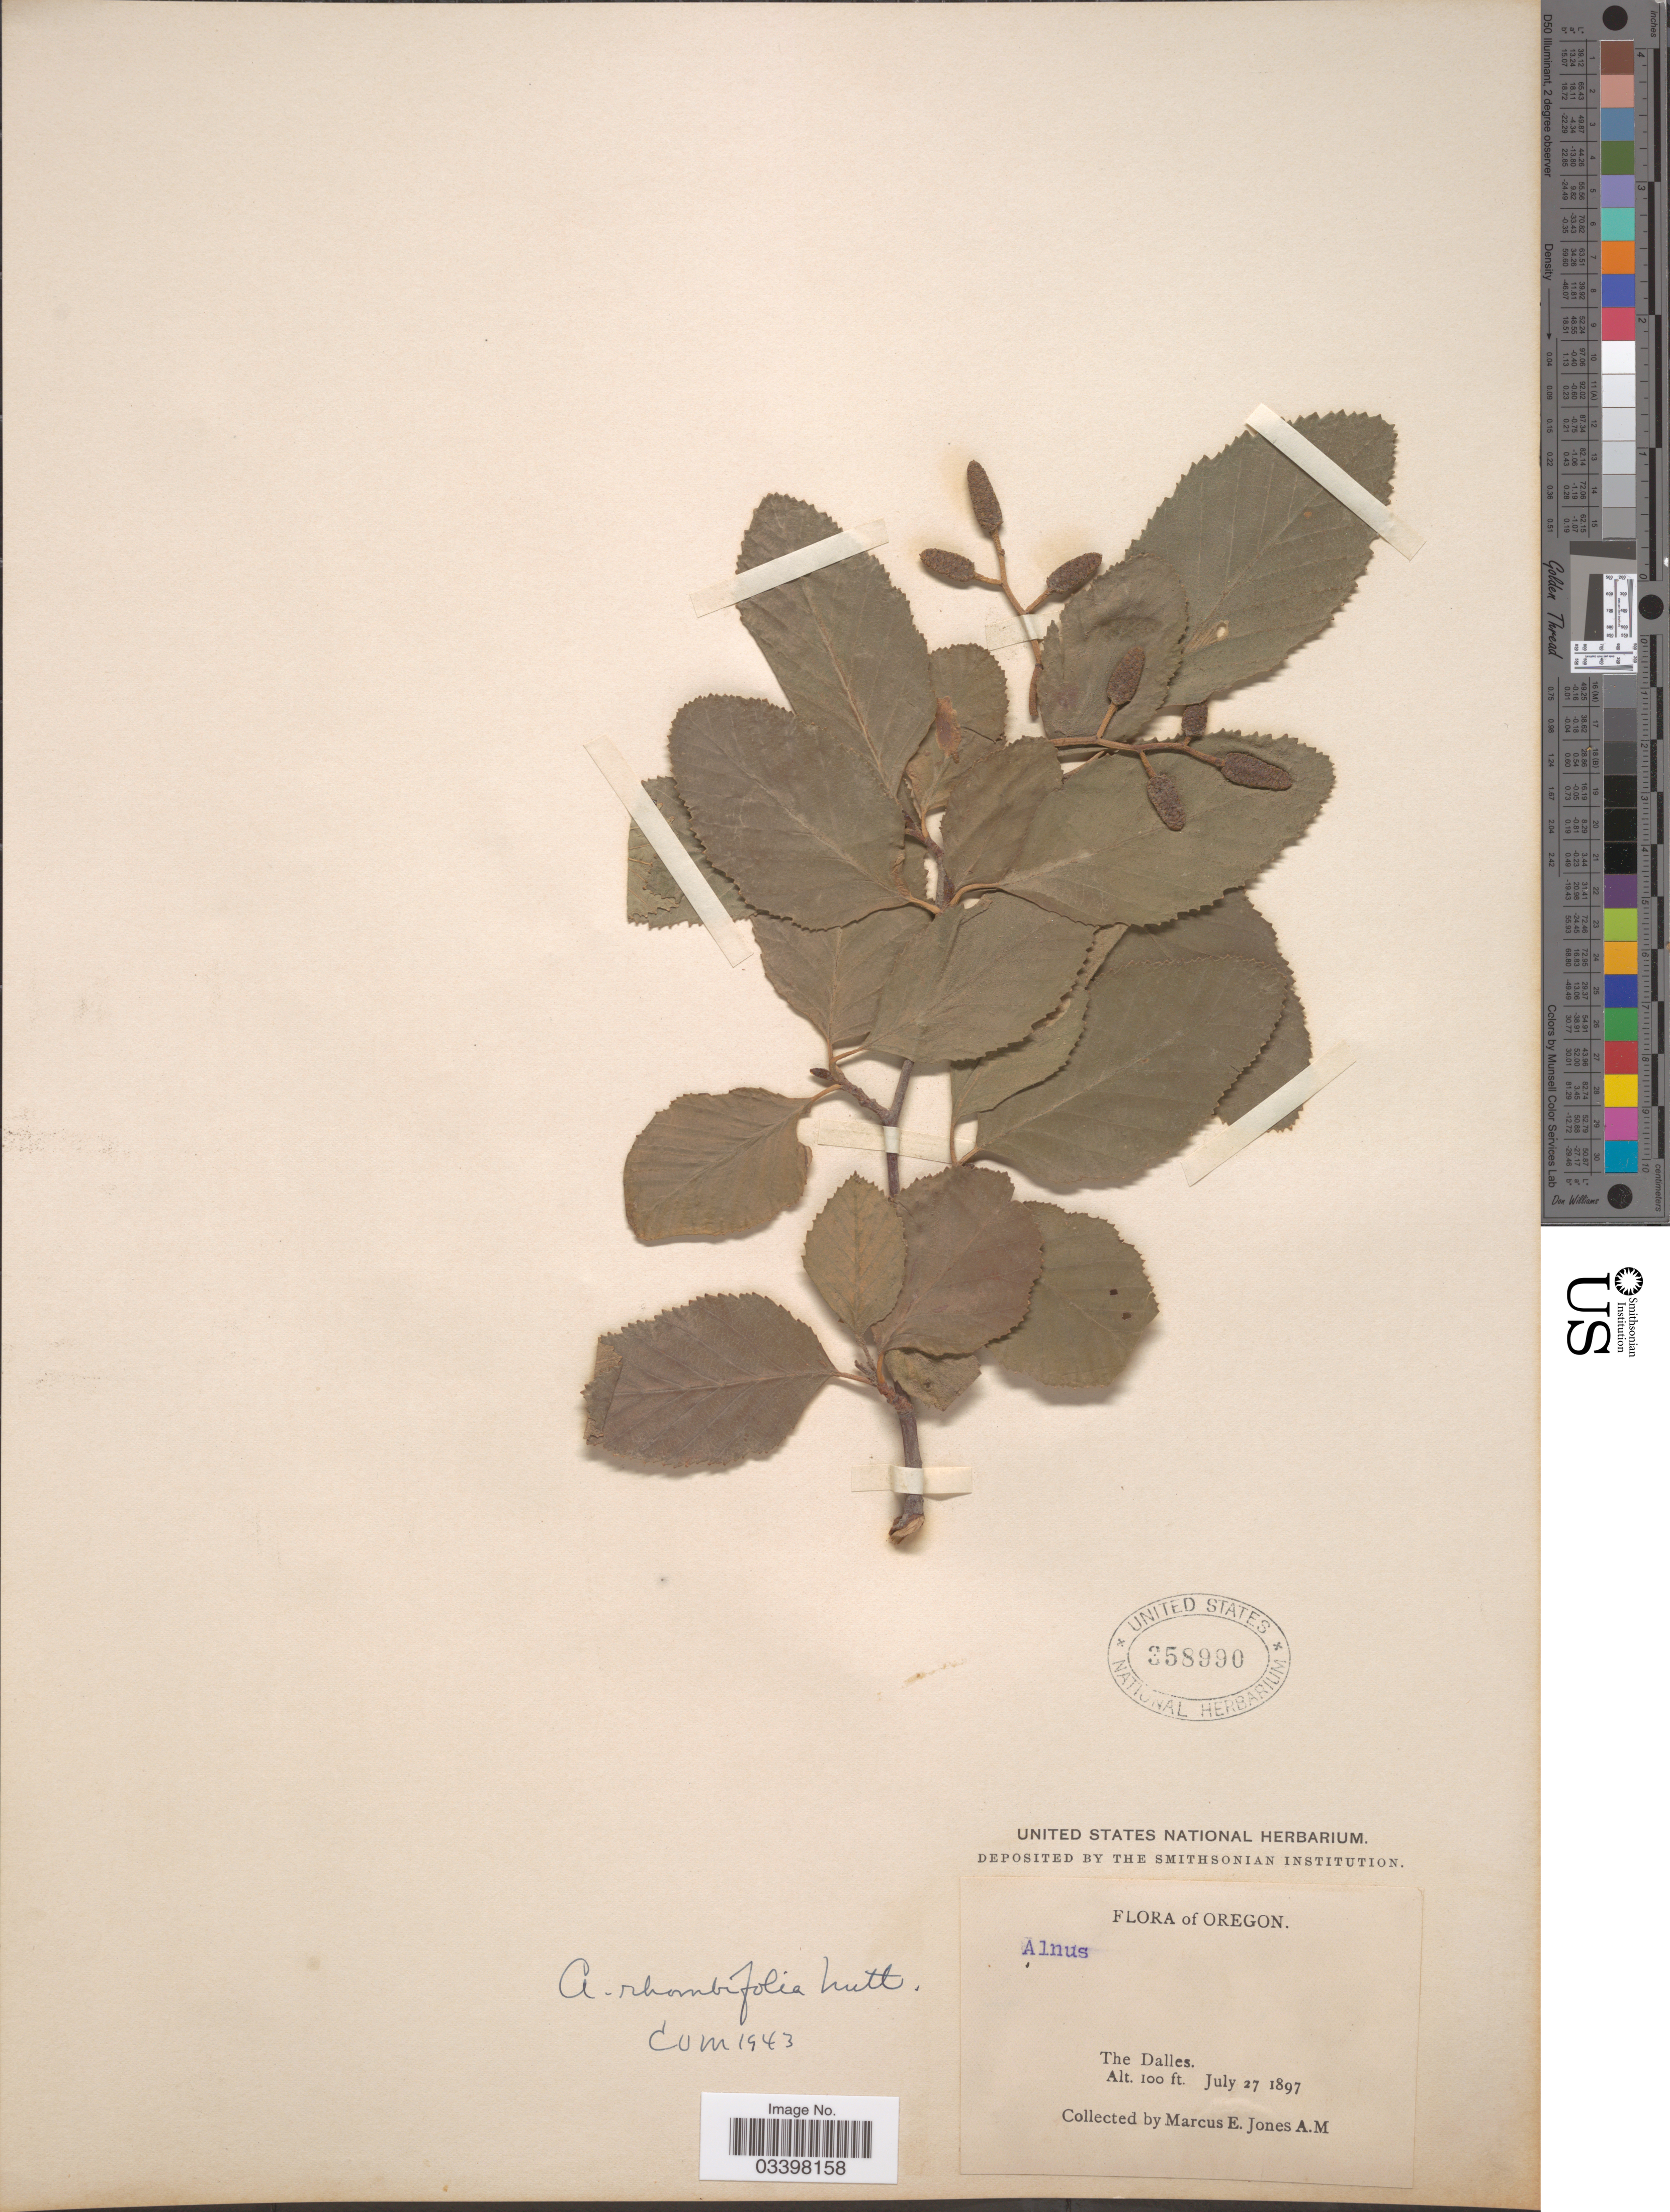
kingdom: Plantae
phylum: Tracheophyta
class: Magnoliopsida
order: Fagales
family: Betulaceae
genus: Alnus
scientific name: Alnus rhombifolia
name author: Nutt.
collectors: M. E. Jones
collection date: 1897-07-27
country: United States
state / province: Oregon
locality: The Dalles.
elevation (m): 30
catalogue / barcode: US 358990